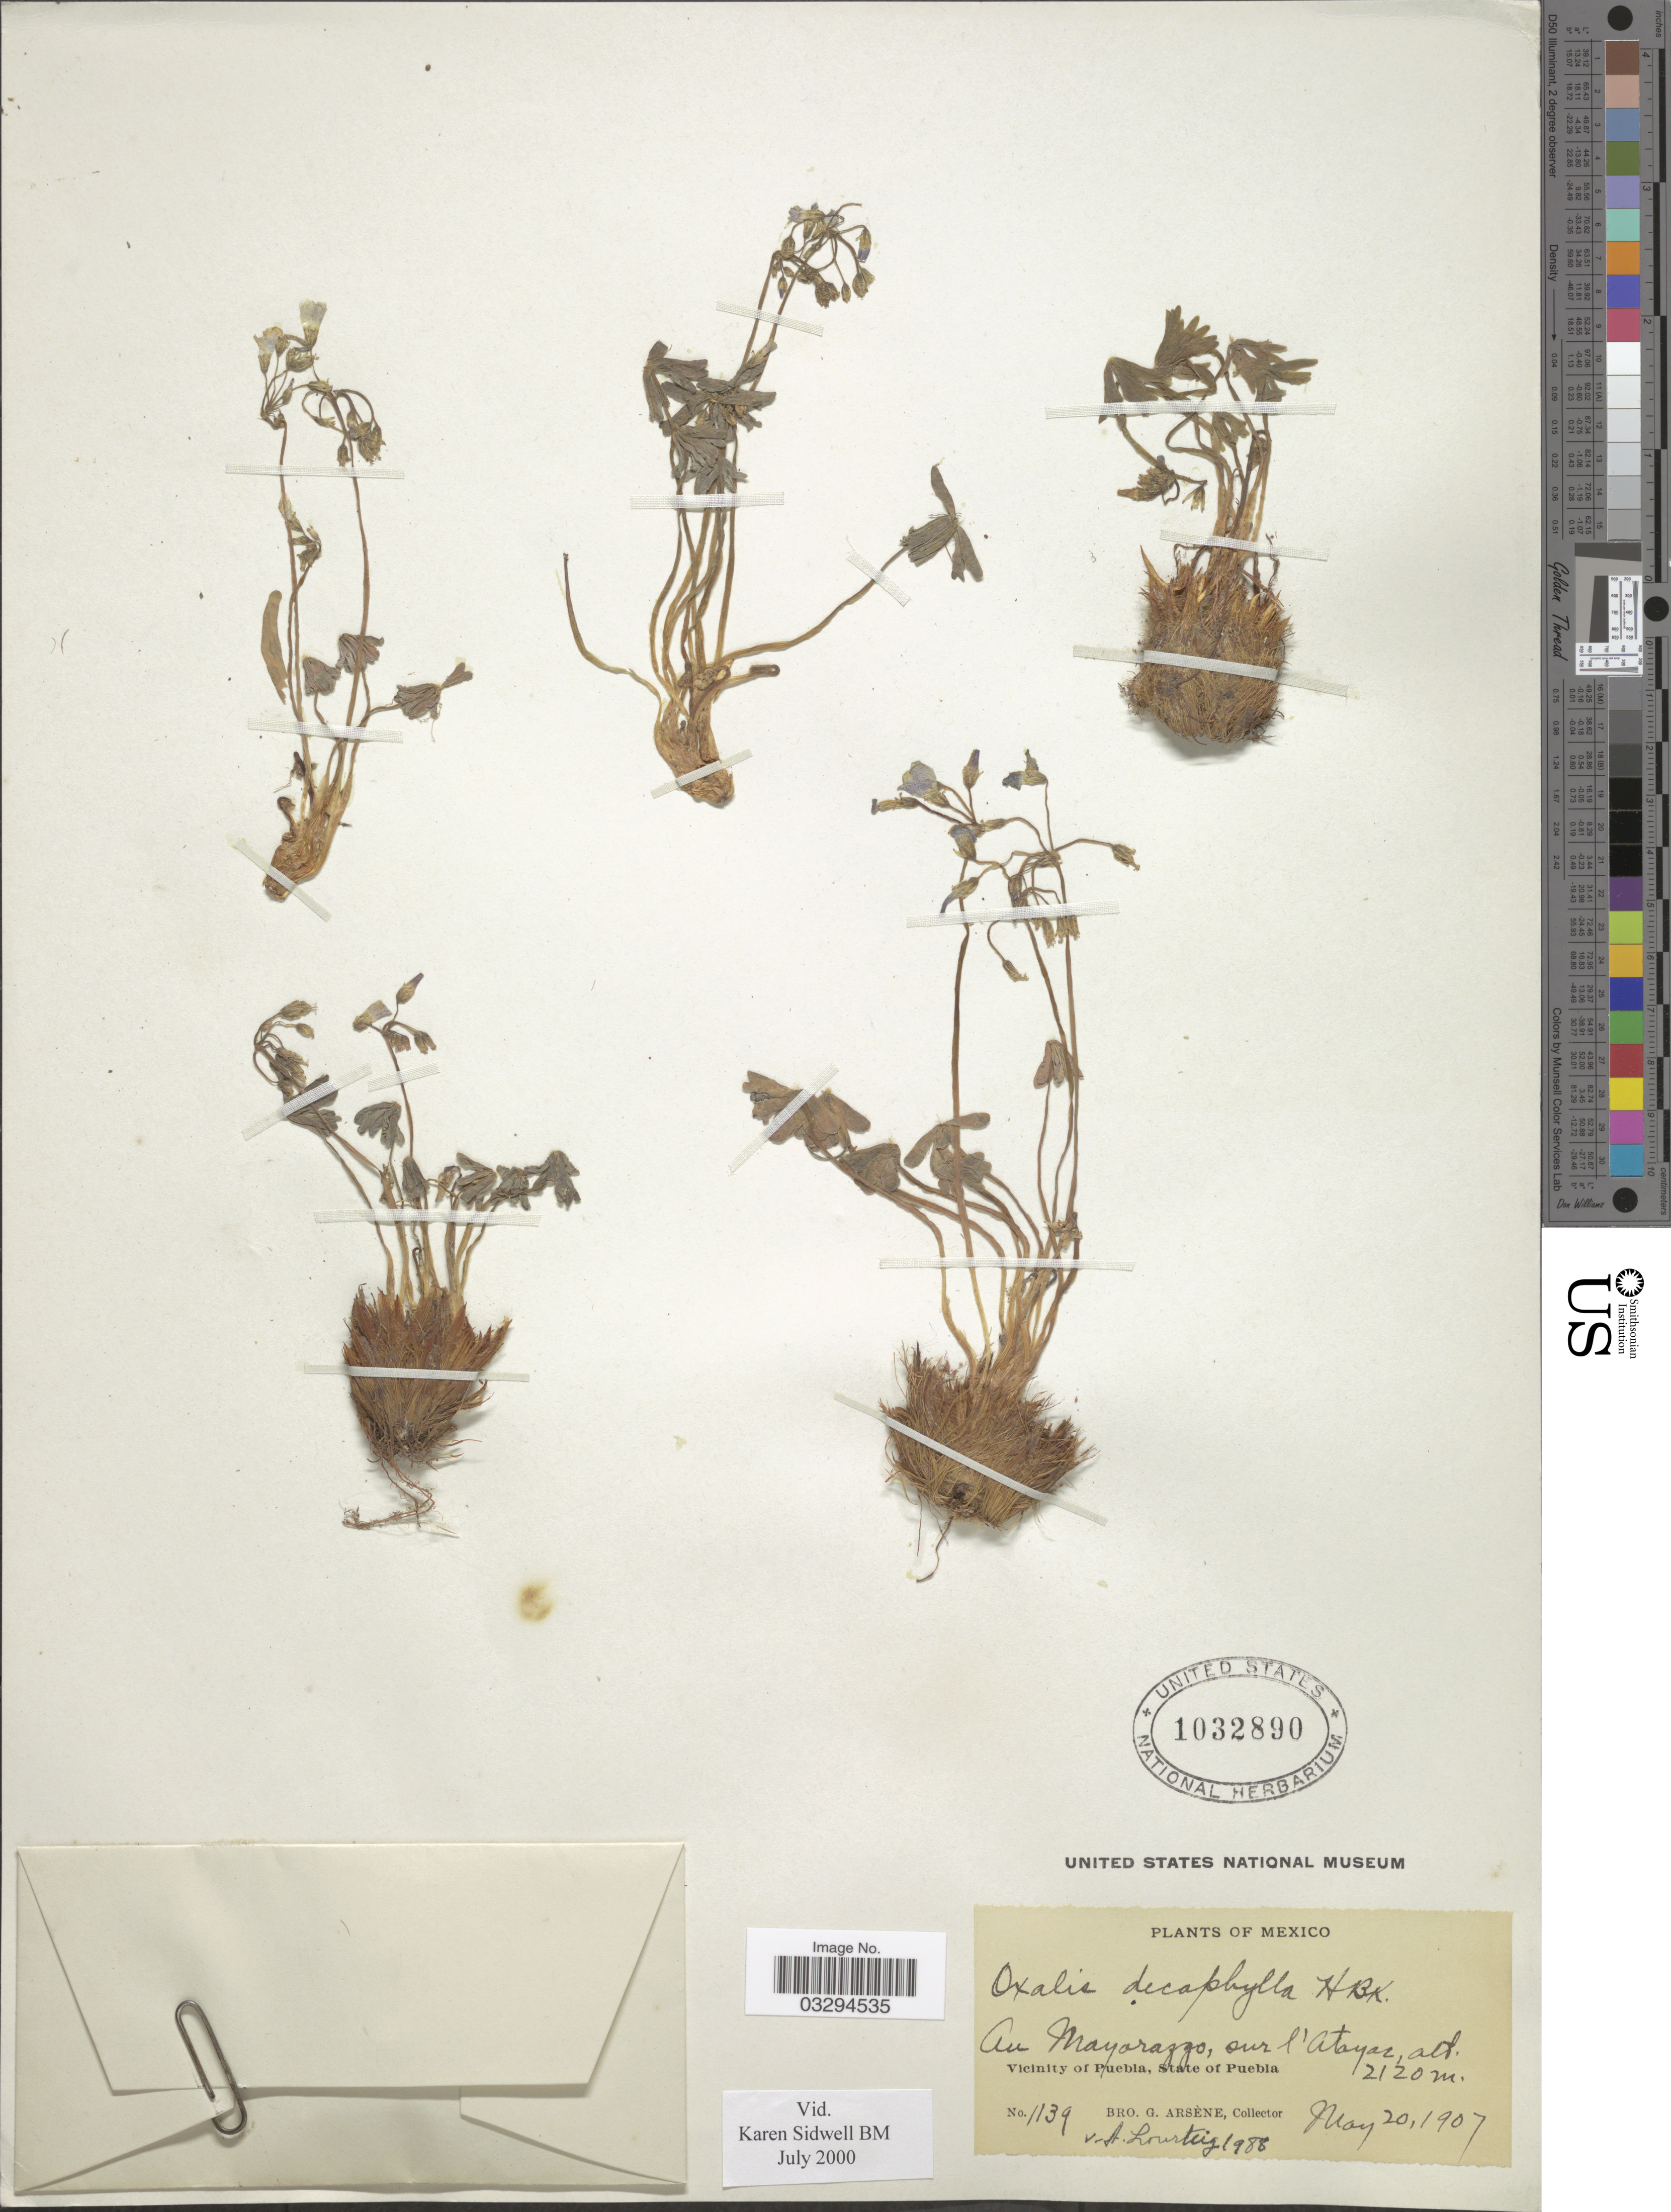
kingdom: Plantae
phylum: Tracheophyta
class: Magnoliopsida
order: Oxalidales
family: Oxalidaceae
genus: Oxalis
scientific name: Oxalis decaphylla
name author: Kunth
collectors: Bro. G. Arsène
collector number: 1139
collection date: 1907-05-20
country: Mexico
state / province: Puebla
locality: On Mayorazgo, sur l'Atoyaz, Vicinity of Puebla.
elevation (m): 2120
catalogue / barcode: US 1032890